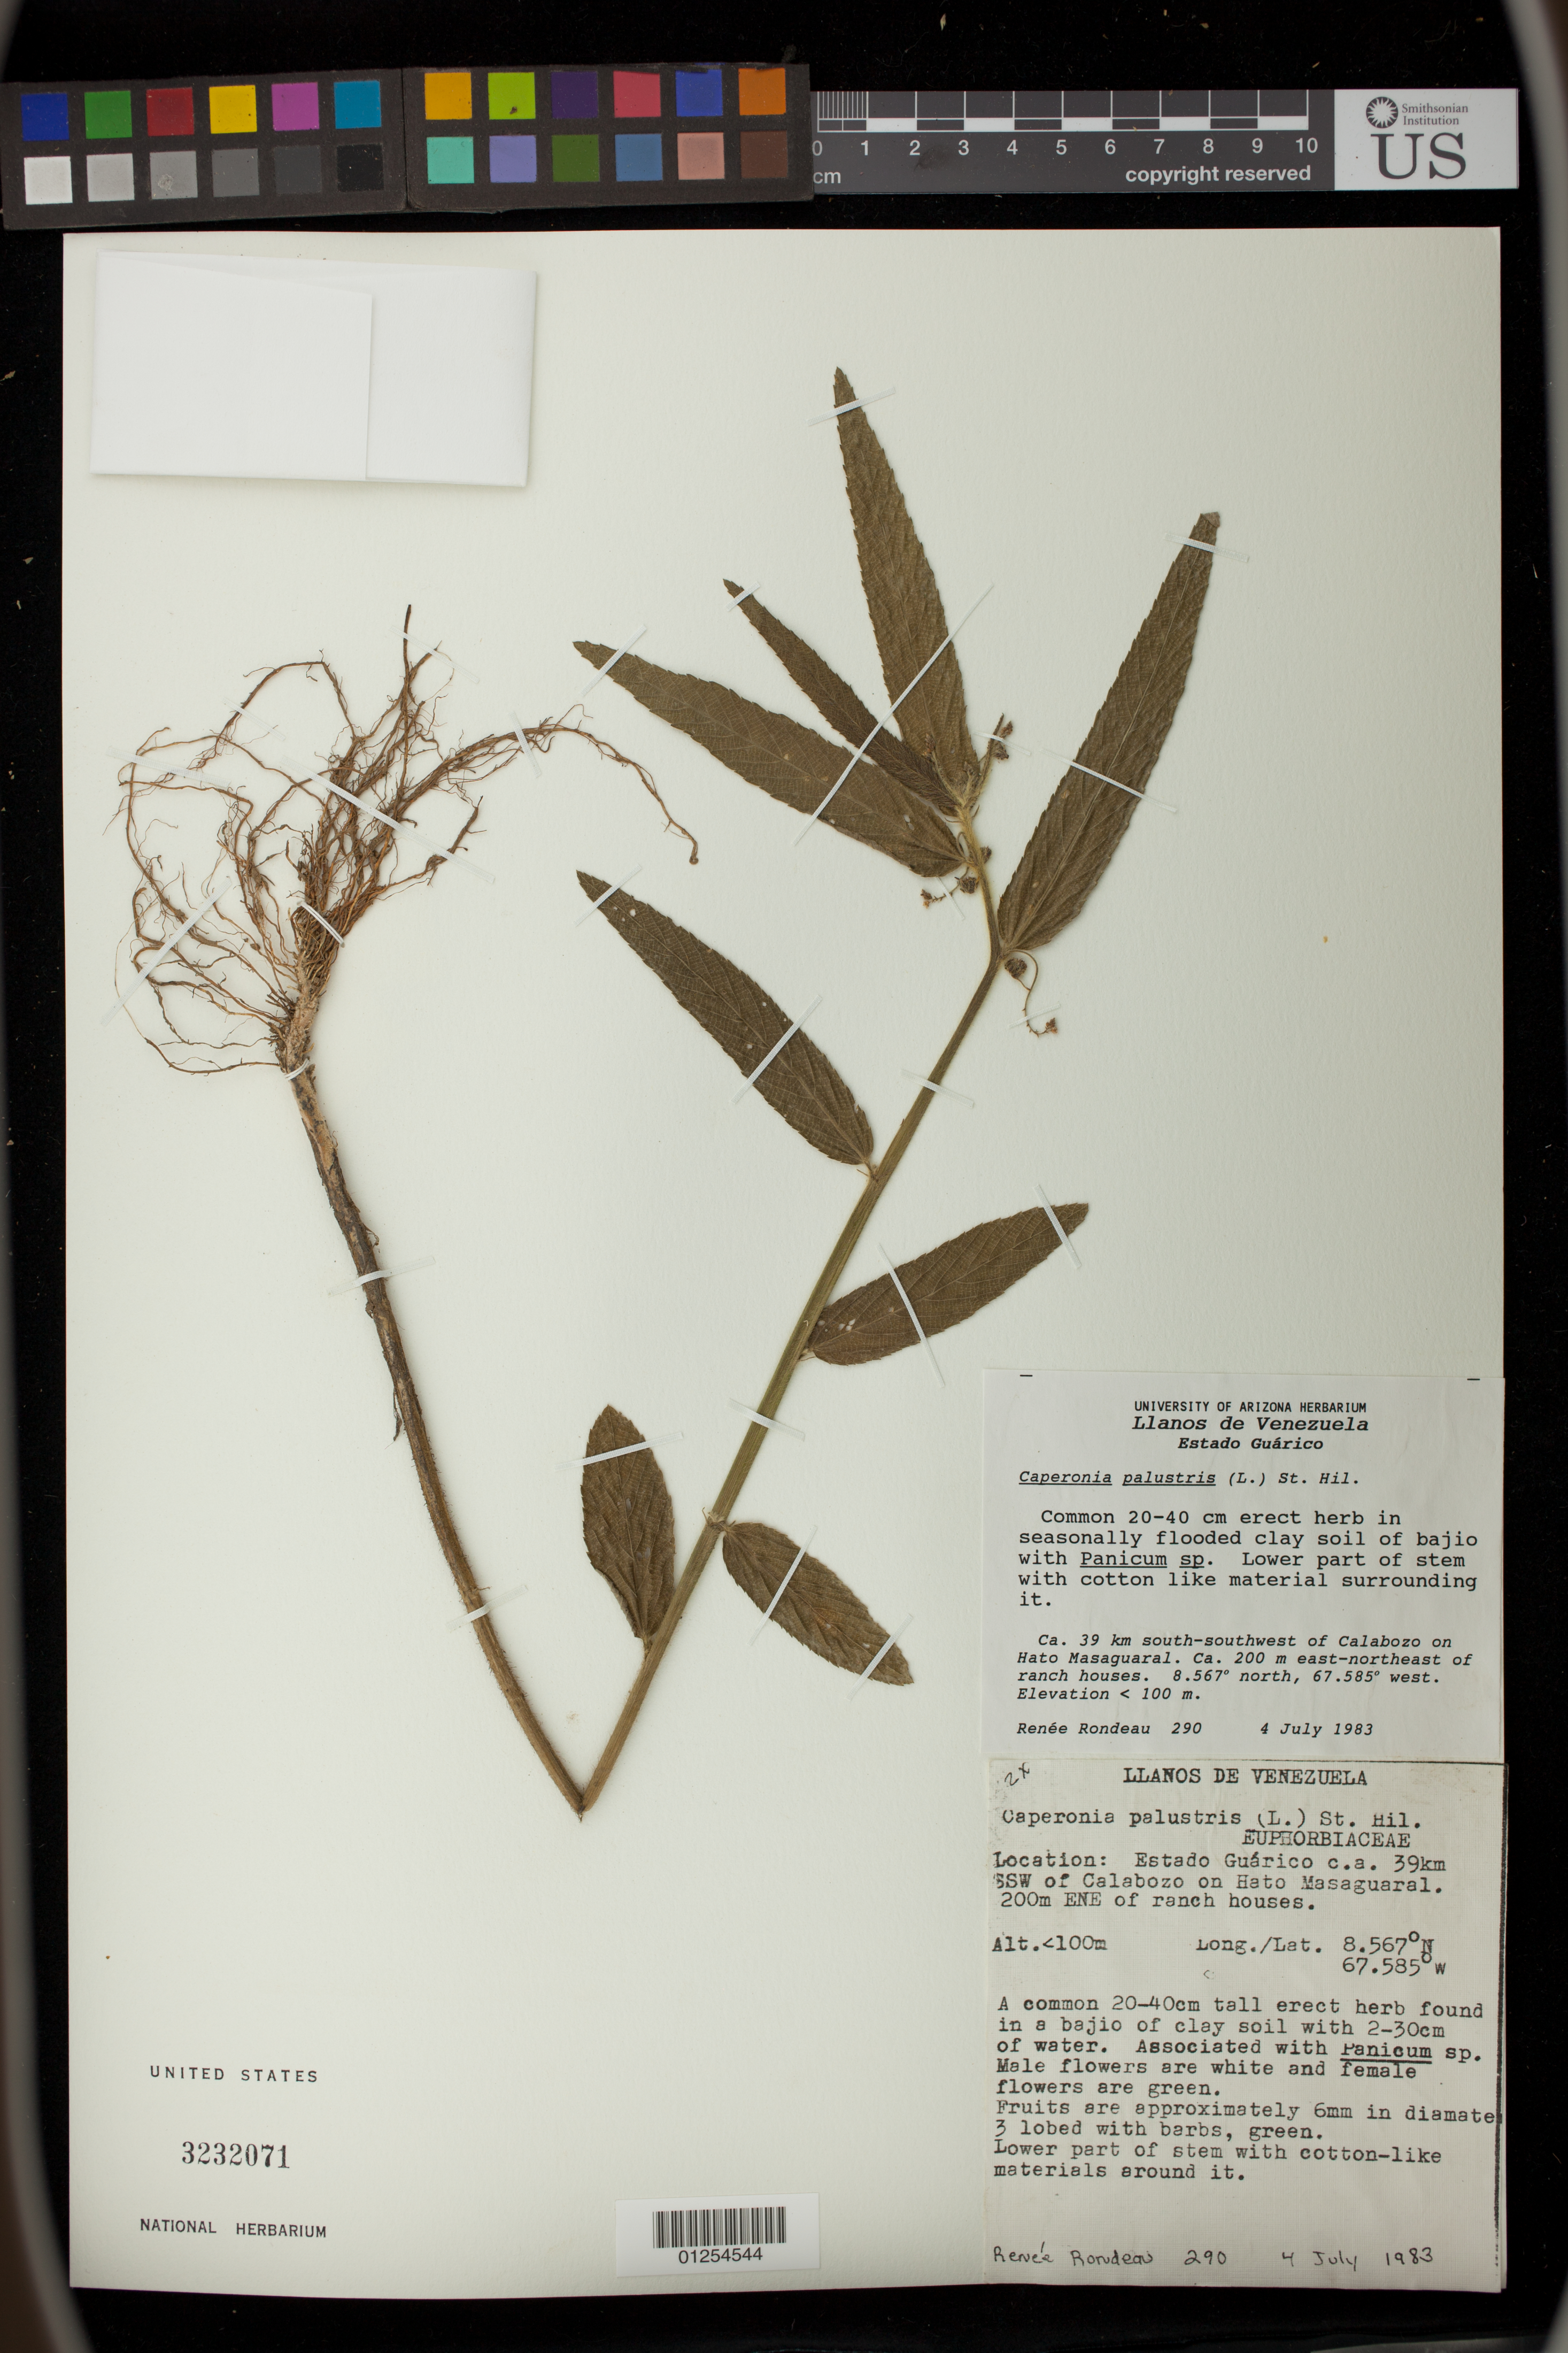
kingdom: Plantae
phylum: Tracheophyta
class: Magnoliopsida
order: Malpighiales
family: Euphorbiaceae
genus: Caperonia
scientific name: Caperonia palustris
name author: (L.) A. St.-Hil.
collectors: R. Rondeau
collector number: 290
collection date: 1983-07-04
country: Venezuela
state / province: Guárico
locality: Ca. 39 km south-southwest of Calabozo on Hato Masaguaral. Ca. 200 m east-northeast of ranch houses.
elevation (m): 100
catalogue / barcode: US 3232071